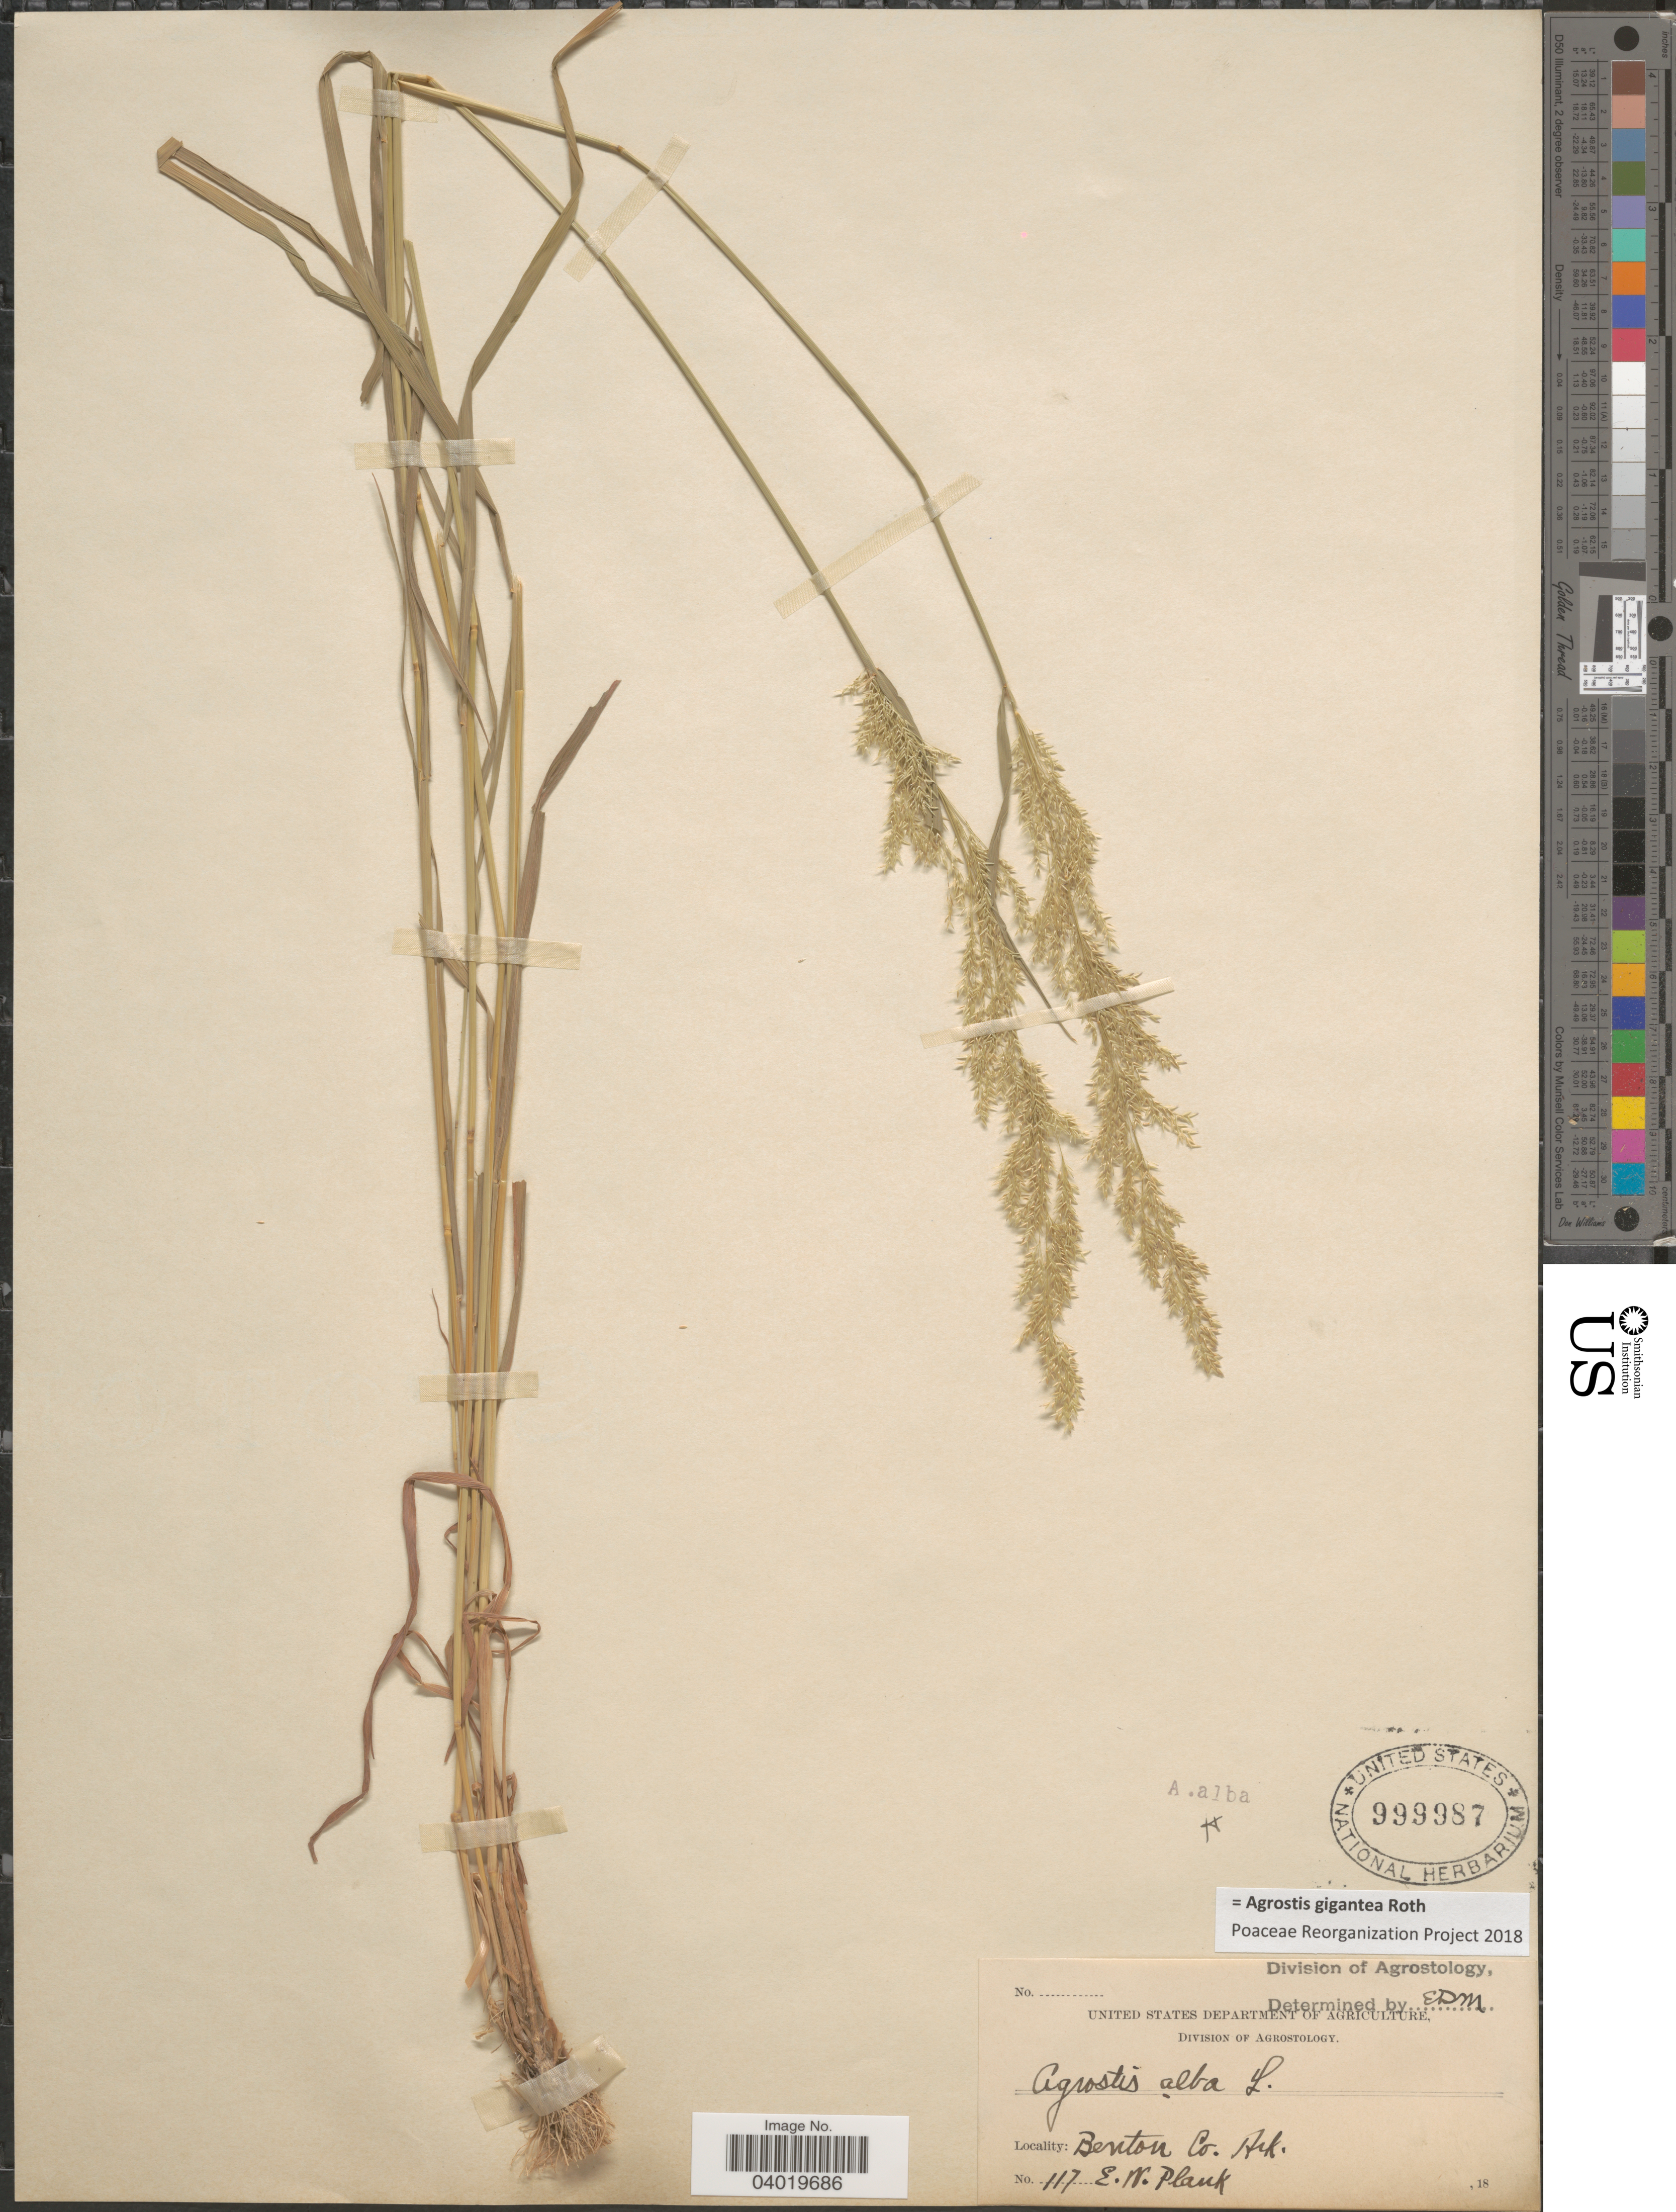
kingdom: Plantae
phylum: Tracheophyta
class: Liliopsida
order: Poales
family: Poaceae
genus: Agrostis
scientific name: Agrostis gigantea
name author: Roth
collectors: E. Plank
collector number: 117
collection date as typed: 18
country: United States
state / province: Arkansas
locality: Benton Co.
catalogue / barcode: US 999987